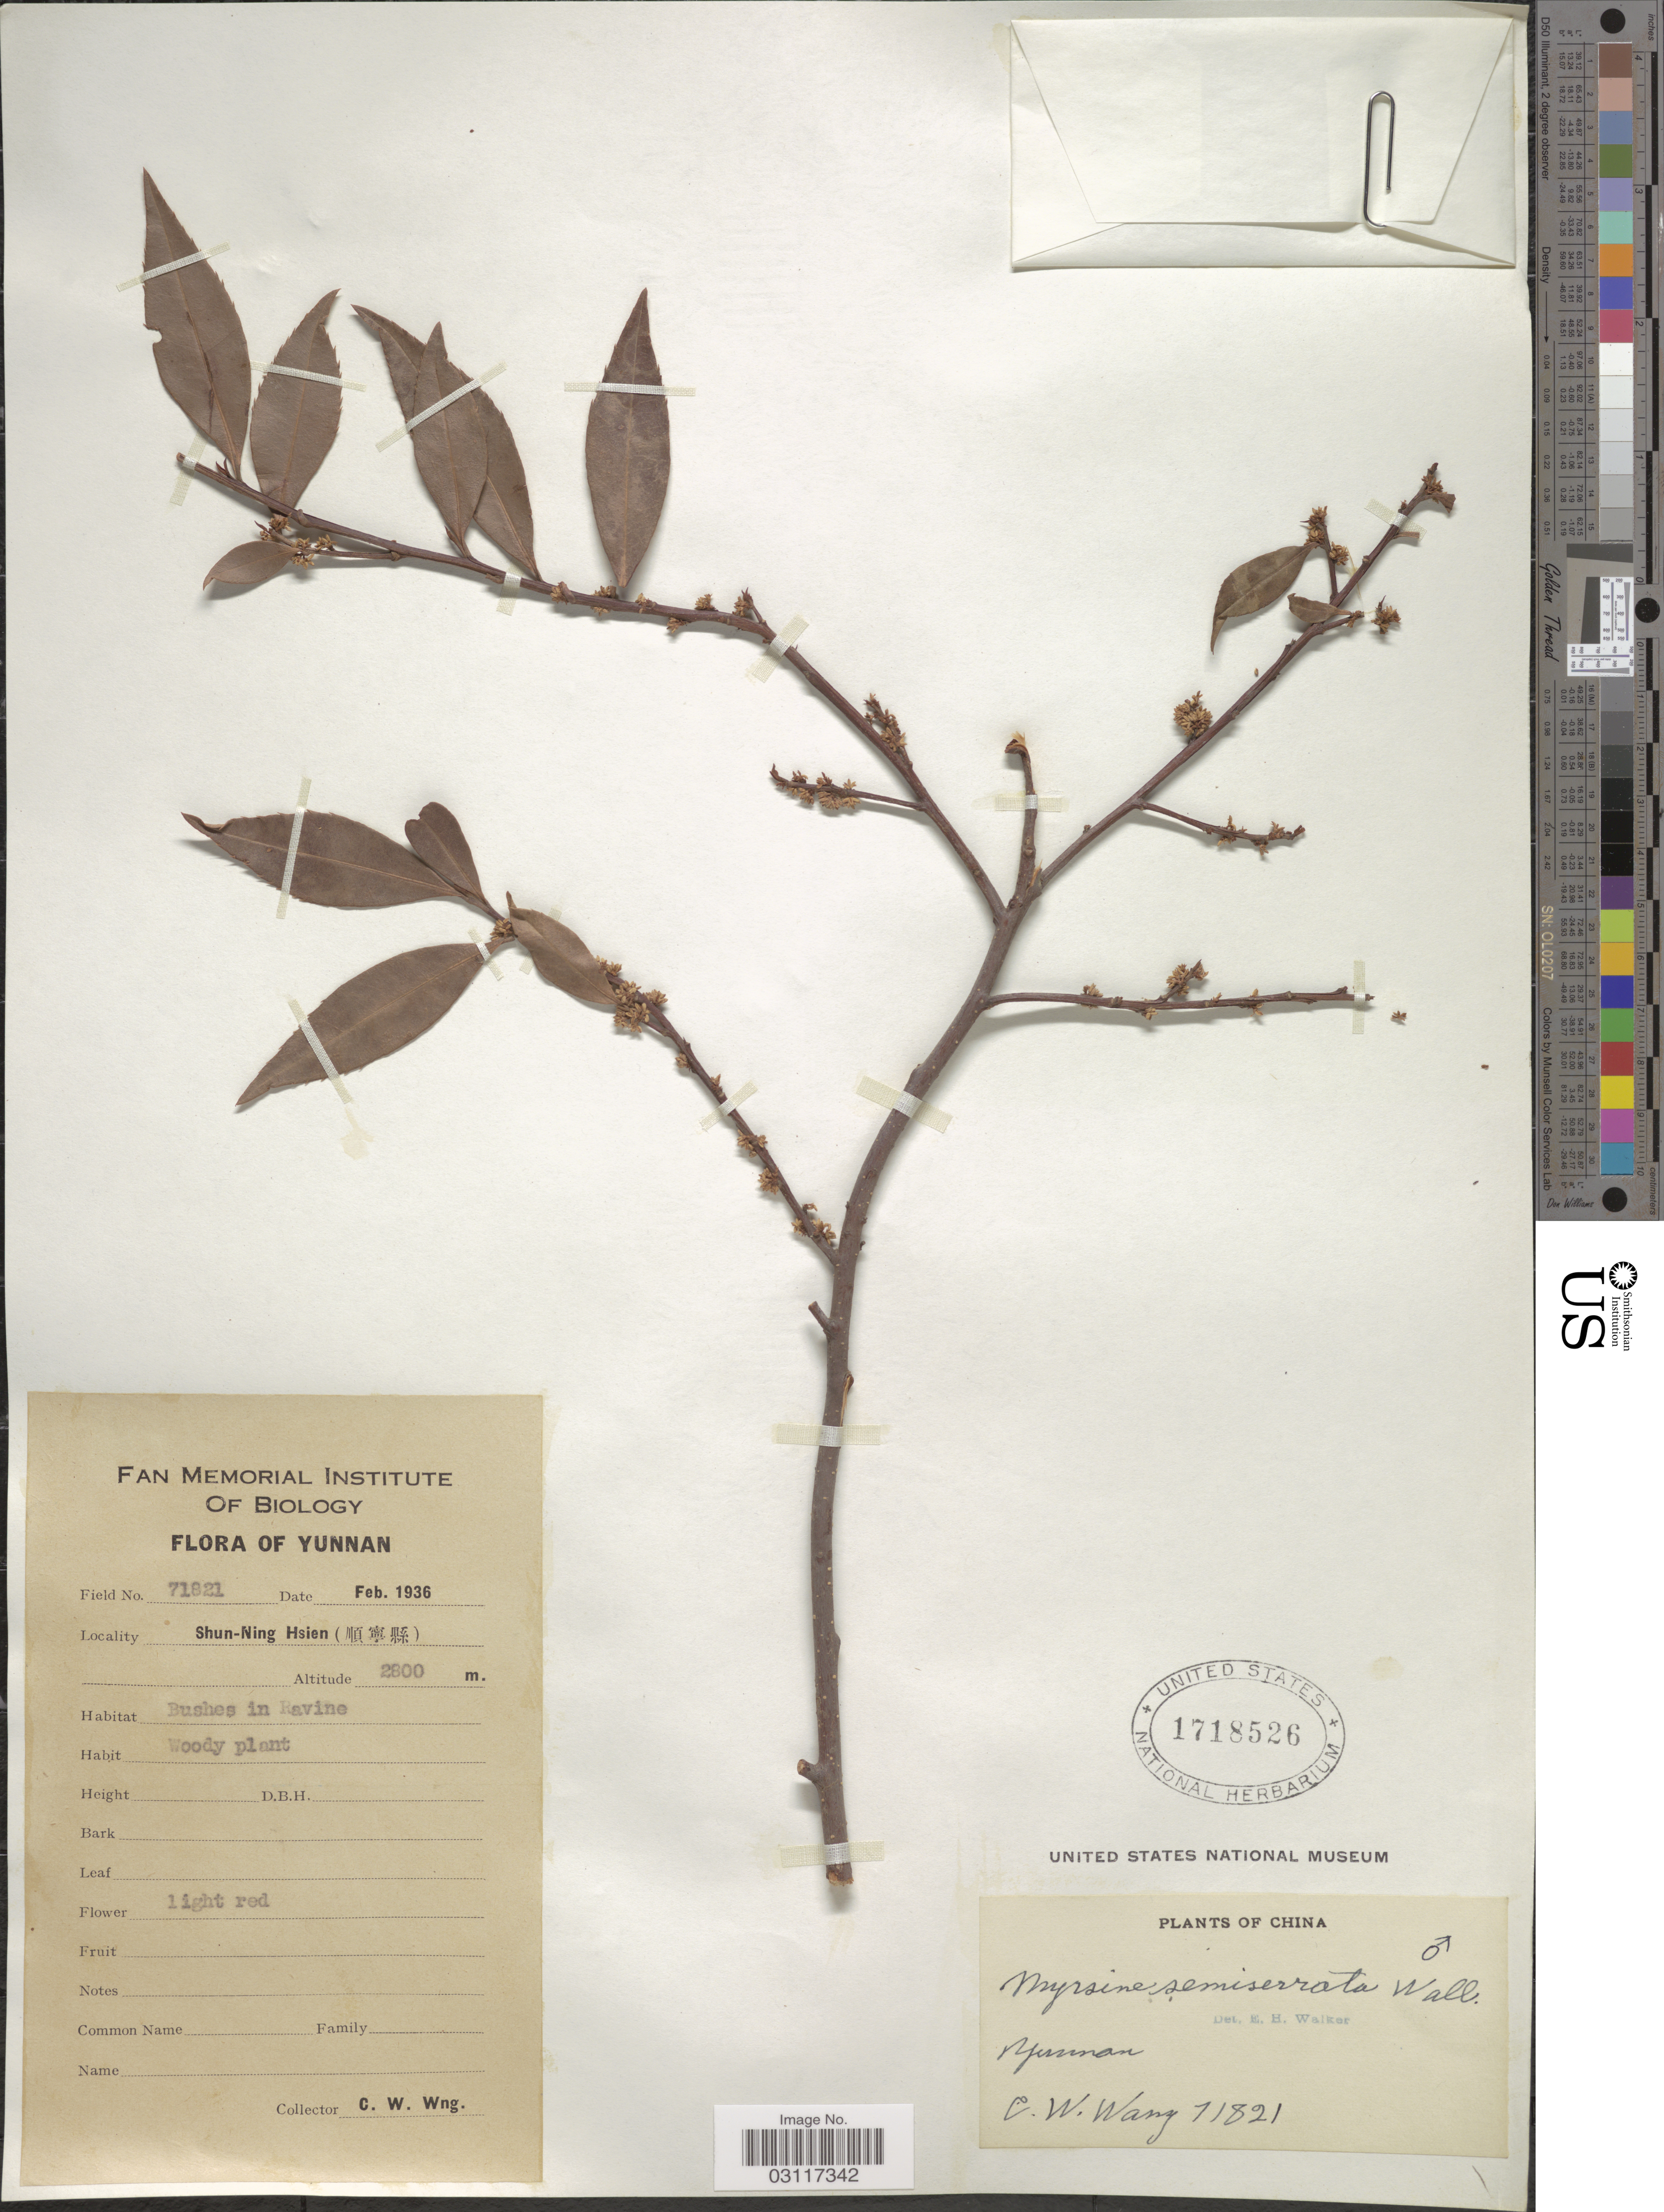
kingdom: Plantae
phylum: Tracheophyta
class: Magnoliopsida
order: Ericales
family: Primulaceae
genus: Myrsine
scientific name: Myrsine semiserrata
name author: Wall.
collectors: C. W. Wang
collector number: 71821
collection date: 1936-02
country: China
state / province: Yunnan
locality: Yunnan, Shung-Ning Hsien.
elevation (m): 2800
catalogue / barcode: US 1718526